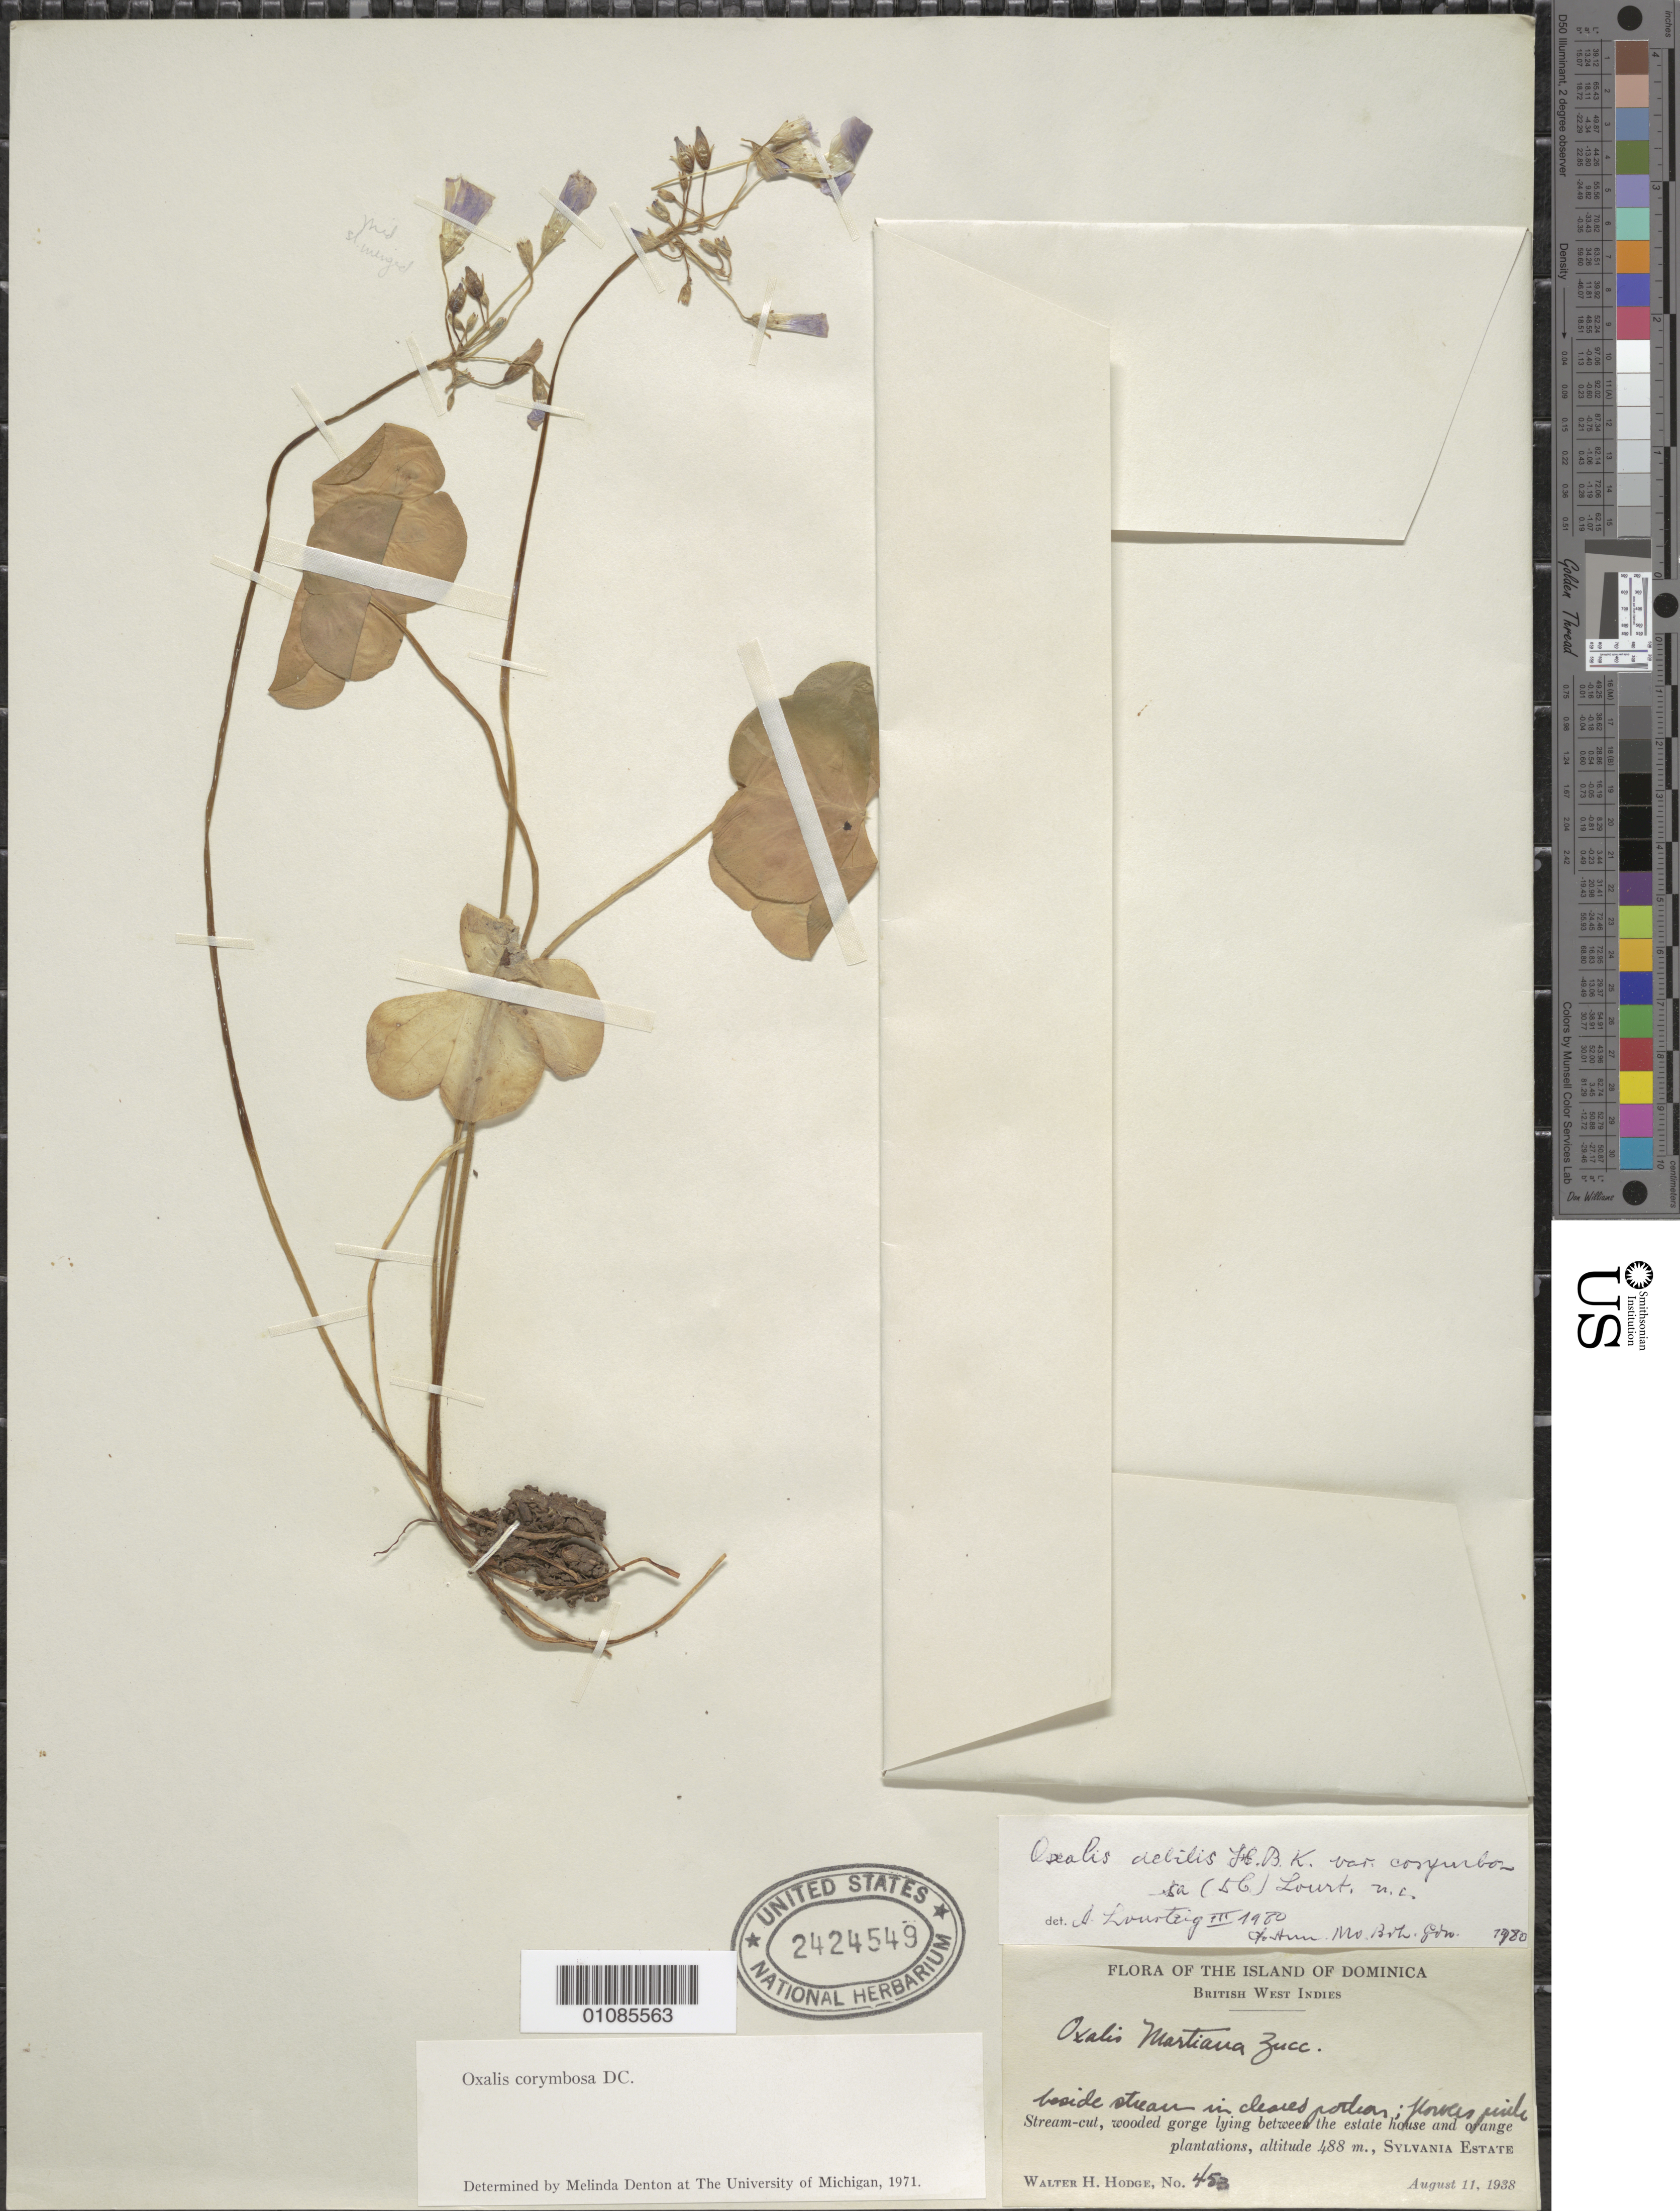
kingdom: Plantae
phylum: Tracheophyta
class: Magnoliopsida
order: Oxalidales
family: Oxalidaceae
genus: Oxalis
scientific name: Oxalis debilis var. corymbosa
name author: (DC.) Lourteig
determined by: Lourteig, A.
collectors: W. Hodge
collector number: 453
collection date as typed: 11 Aug 1938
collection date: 1938-08-11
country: Dominica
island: Dominica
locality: wooded gorge lying between the estate house and orange plantation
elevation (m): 488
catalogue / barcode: US 2424549